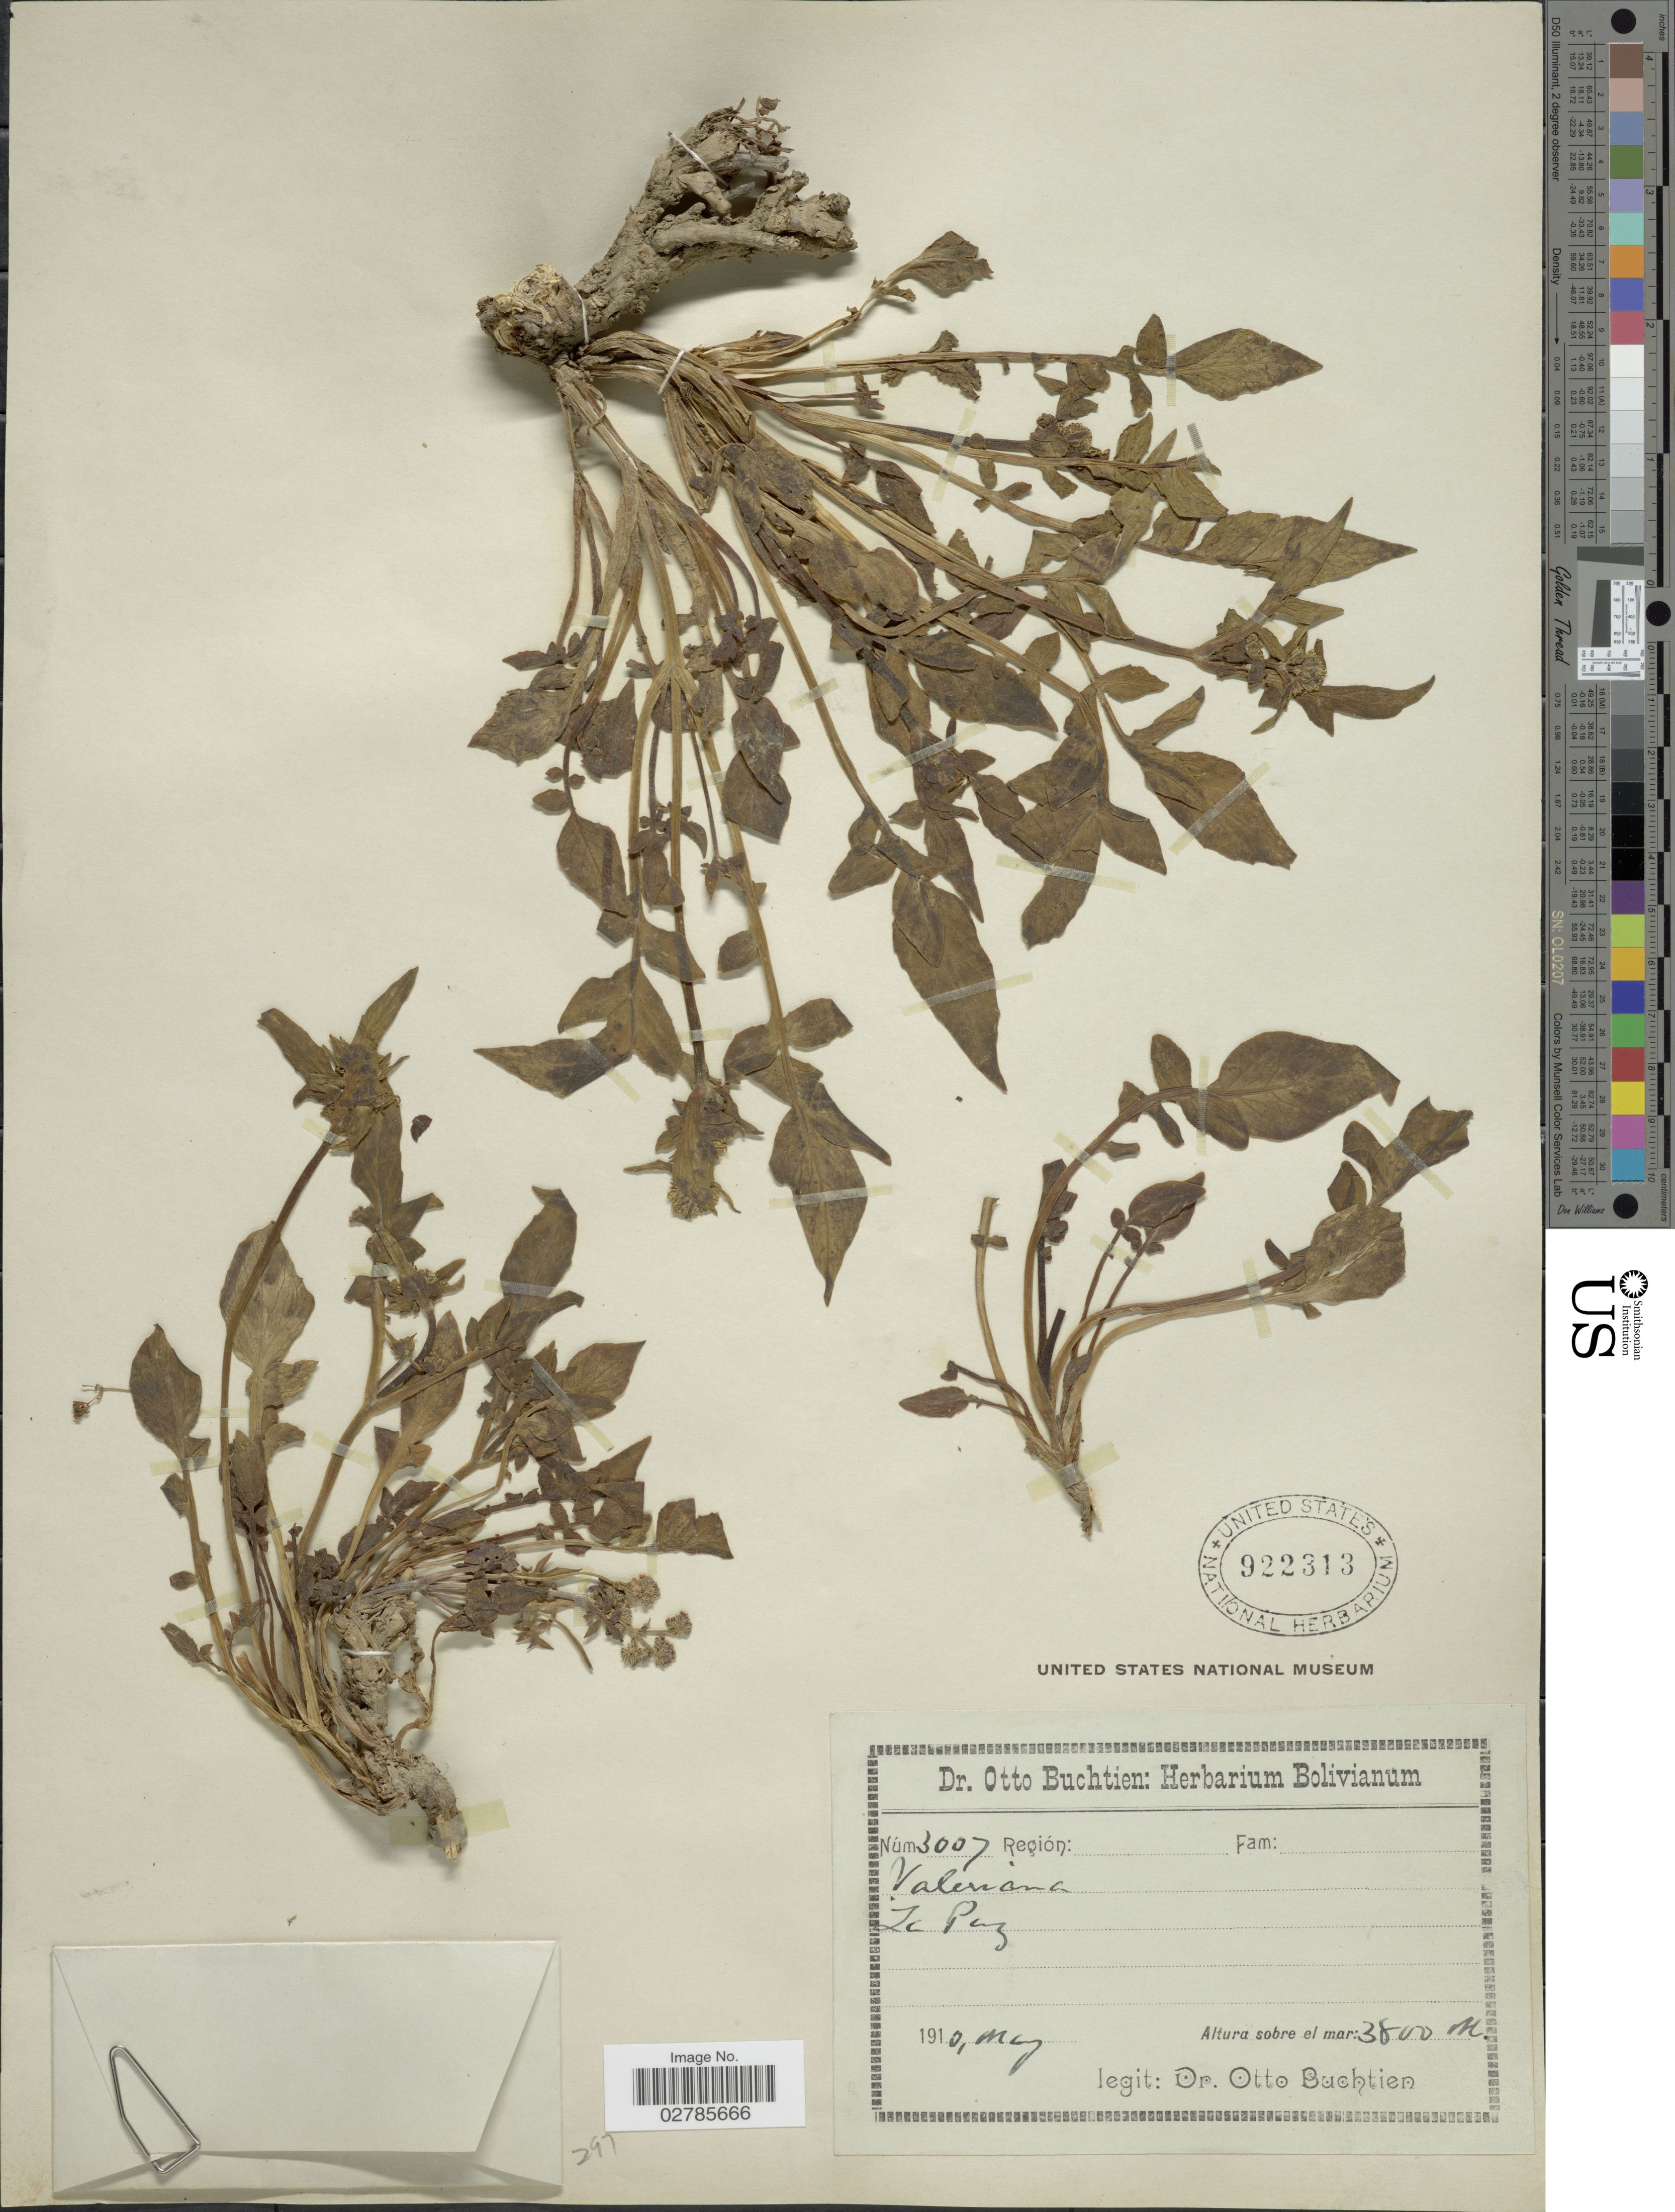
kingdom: Plantae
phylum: Tracheophyta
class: Magnoliopsida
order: Dipsacales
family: Caprifoliaceae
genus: Valeriana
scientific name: Valeriana sp.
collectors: O. Buchtien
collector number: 3007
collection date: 1910-05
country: Bolivia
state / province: La Paz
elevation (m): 3800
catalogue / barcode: US 922313